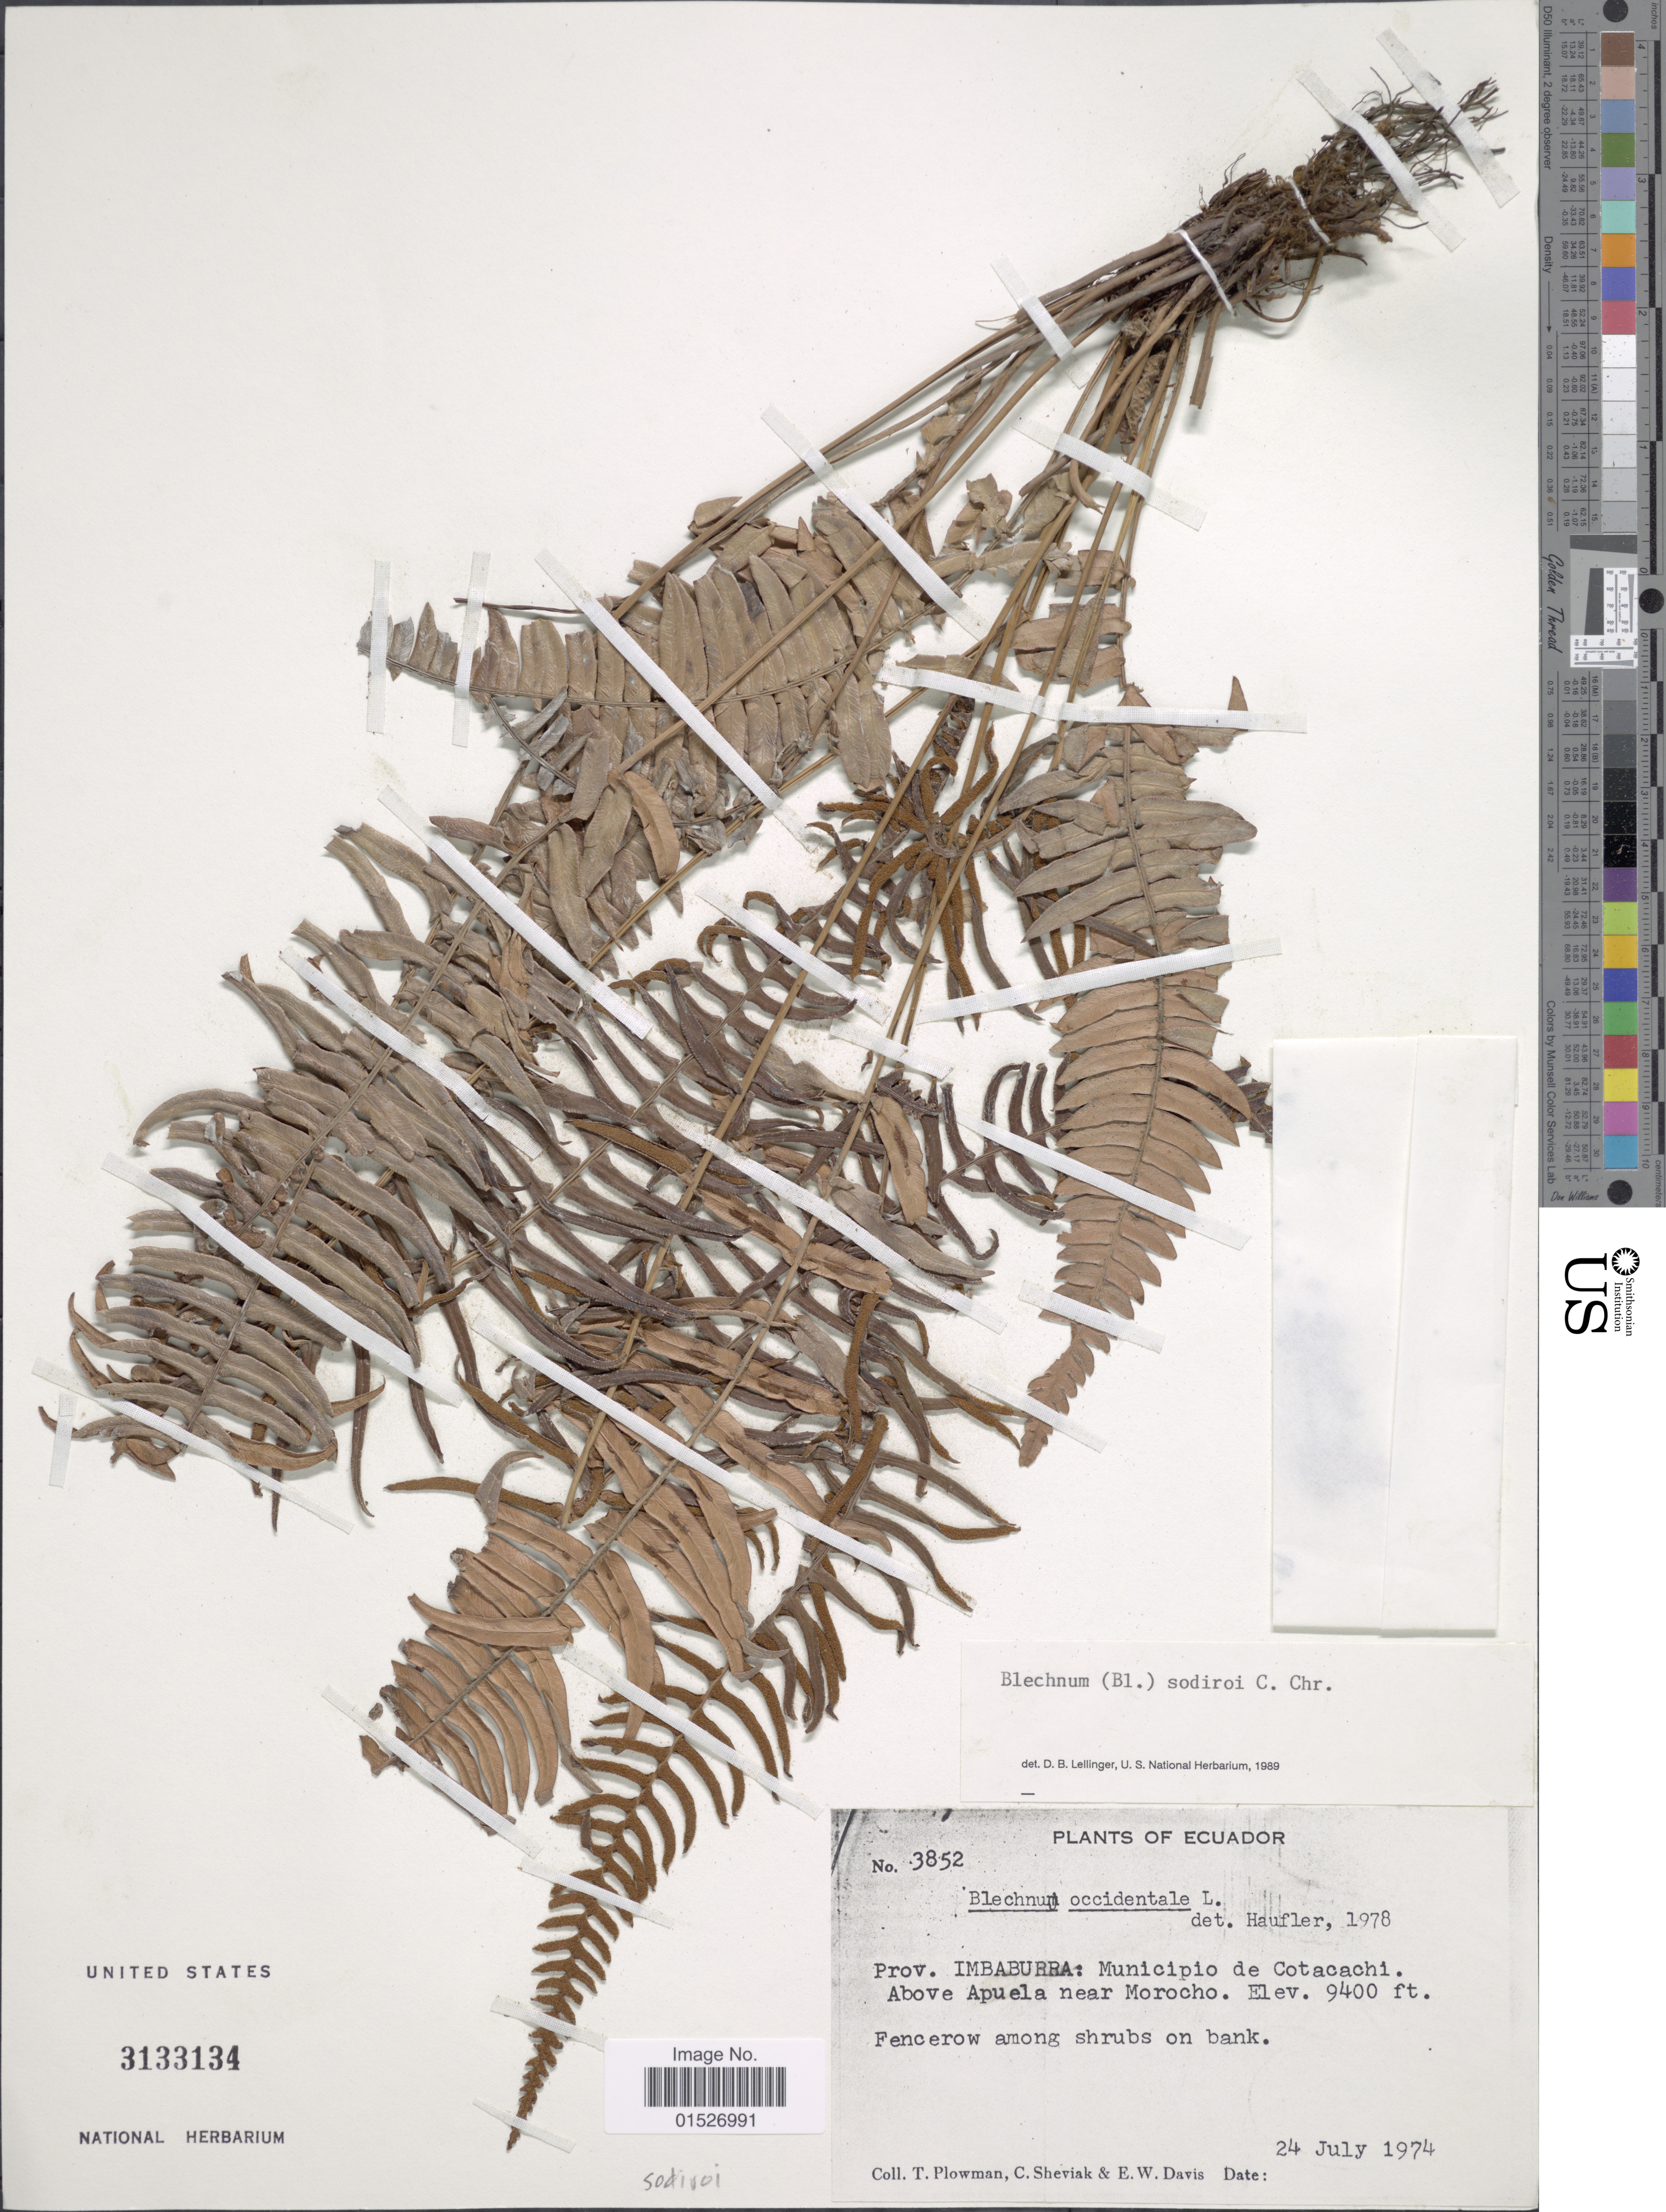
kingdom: Plantae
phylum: Tracheophyta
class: Polypodiopsida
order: Polypodiales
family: Blechnaceae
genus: Blechnum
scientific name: Blechnum sodiroi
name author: C. Chr.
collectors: T. Plowman, C. J. Sheviak & E. W. Davis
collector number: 3852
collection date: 1974-07-24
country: Ecuador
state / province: Imbabura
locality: Prov. Imbaburra: Minicipio de Cotacachi. Above apuela near Morocho.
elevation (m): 2865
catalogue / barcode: US 3133134